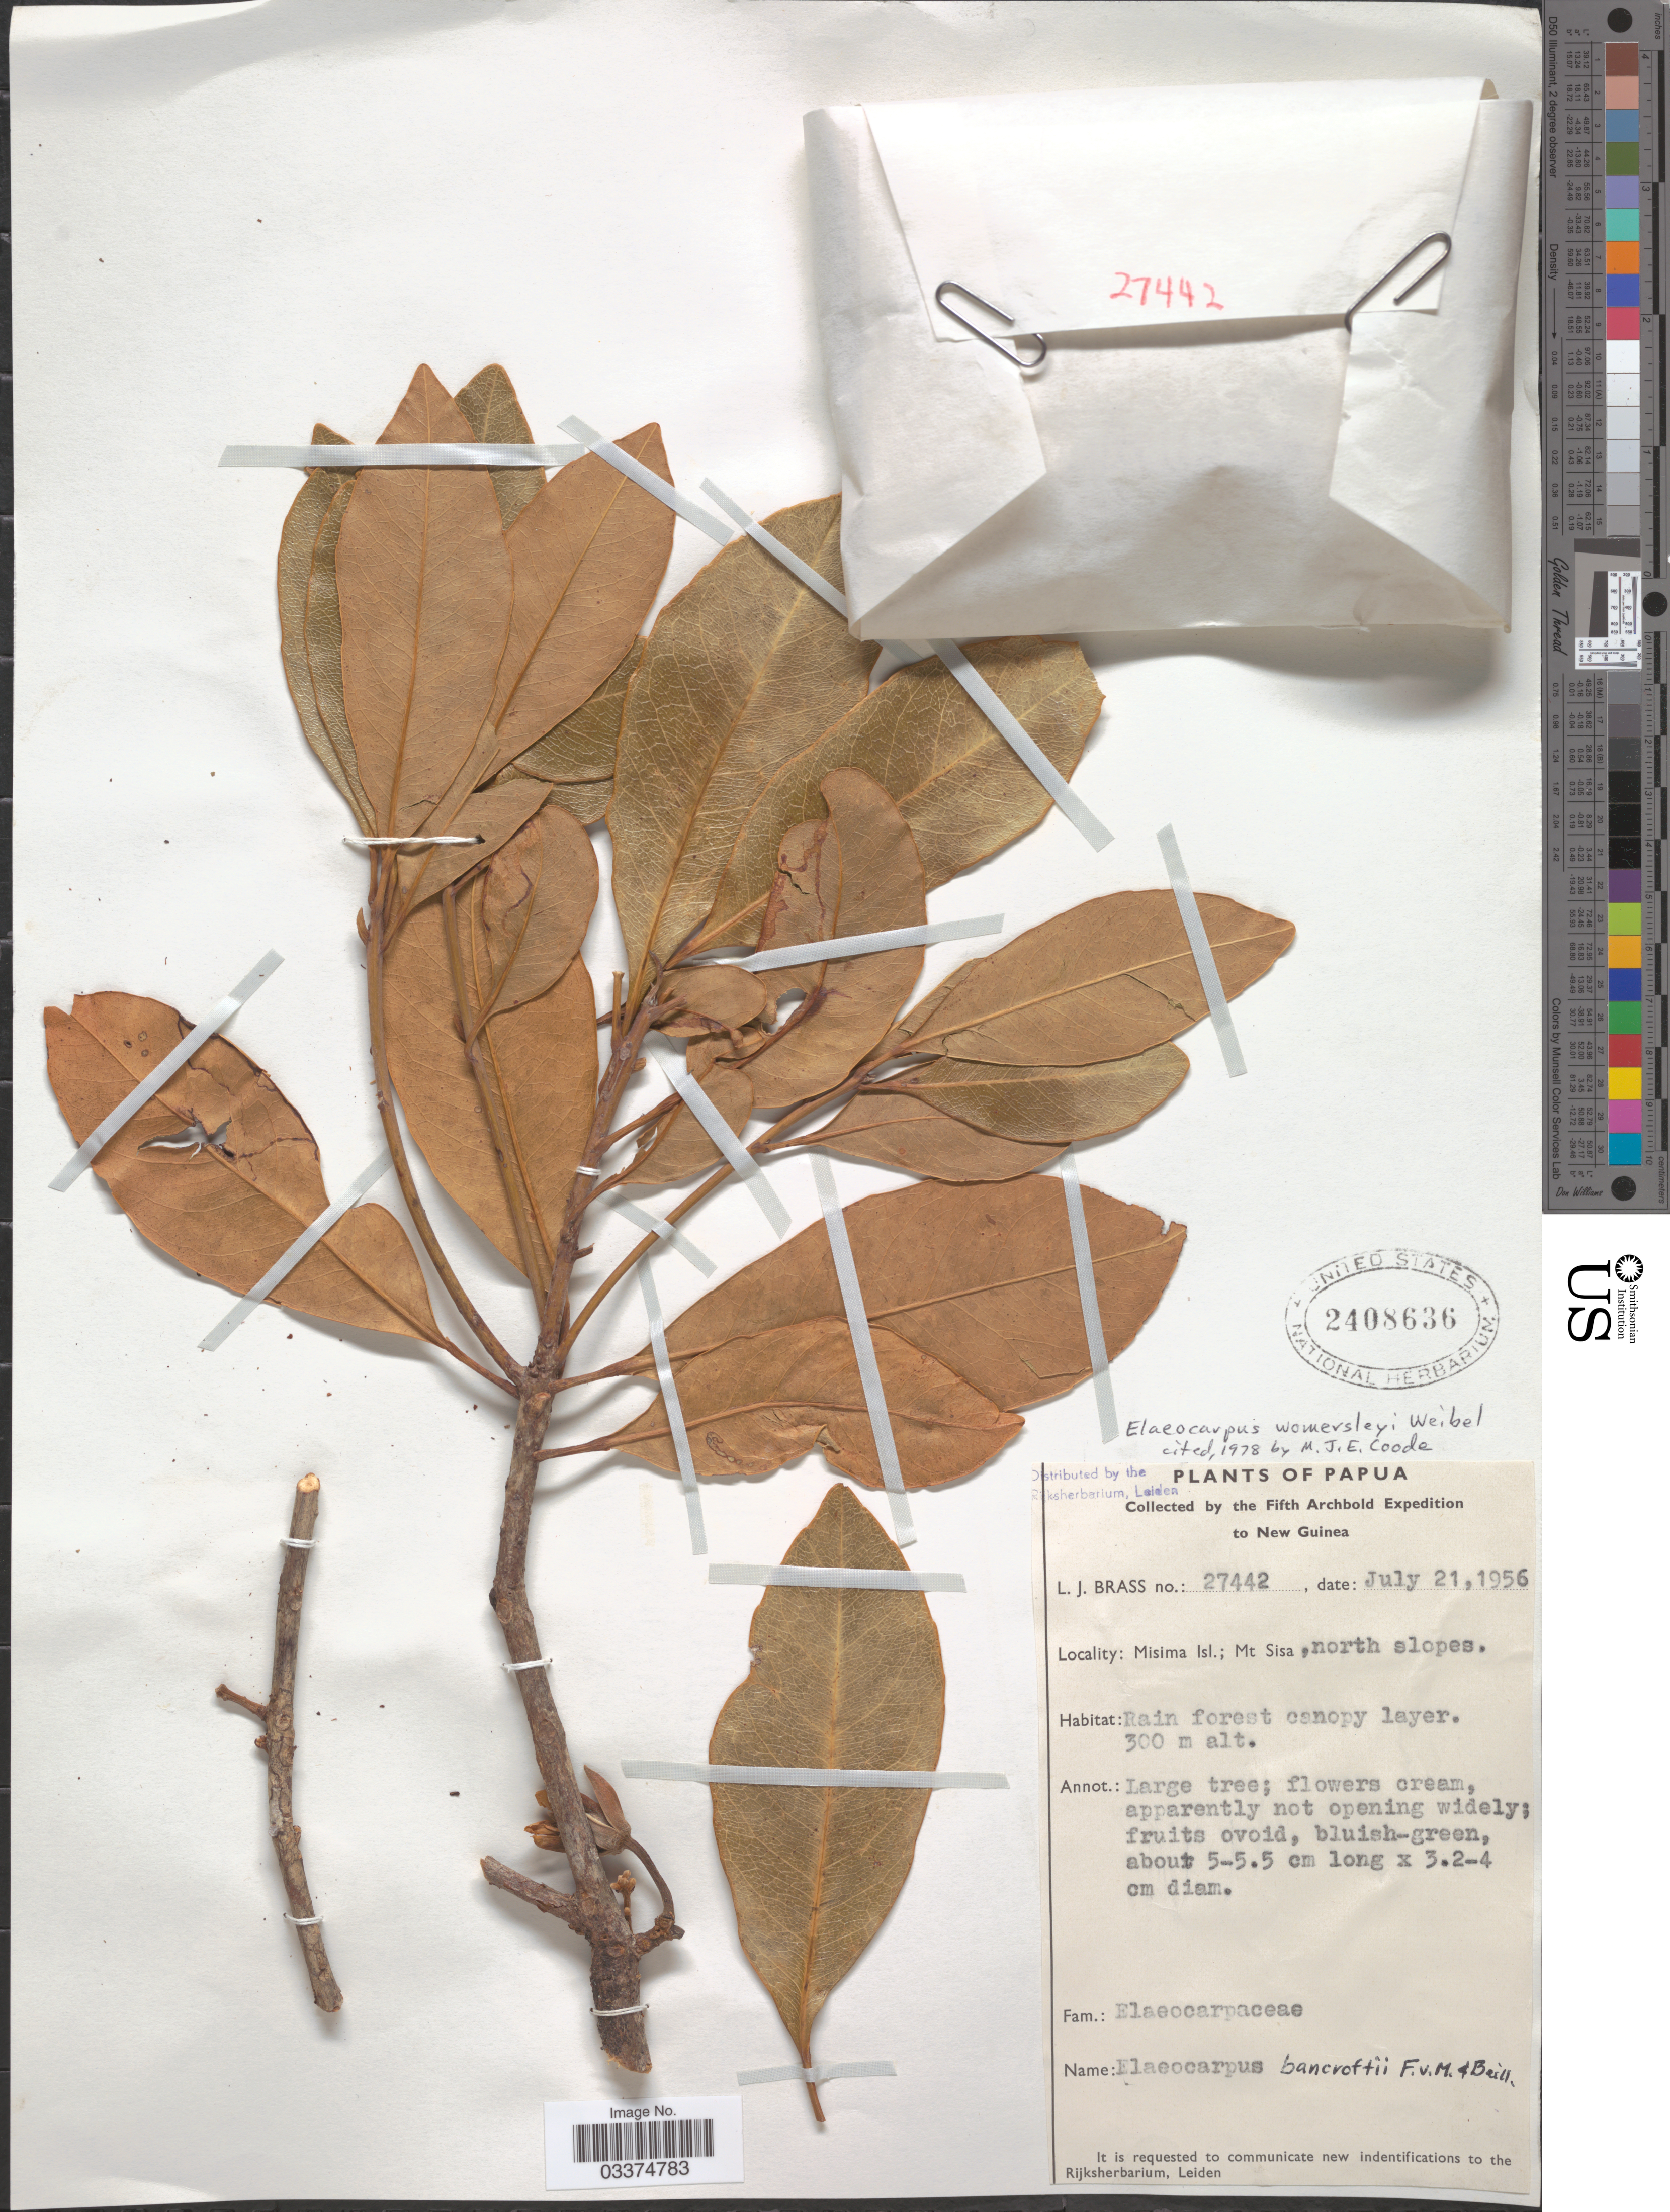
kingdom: Plantae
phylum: Tracheophyta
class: Magnoliopsida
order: Oxalidales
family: Elaeocarpaceae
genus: Elaeocarpus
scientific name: Elaeocarpus womersleyi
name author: Weibel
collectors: L. J. Brass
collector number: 27442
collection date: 1956-07-21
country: Papua New Guinea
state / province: Milne Bay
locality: Papua. New Guinea. Misima Isl.; Mt Sisa, north slopes.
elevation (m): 300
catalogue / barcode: US 2408636